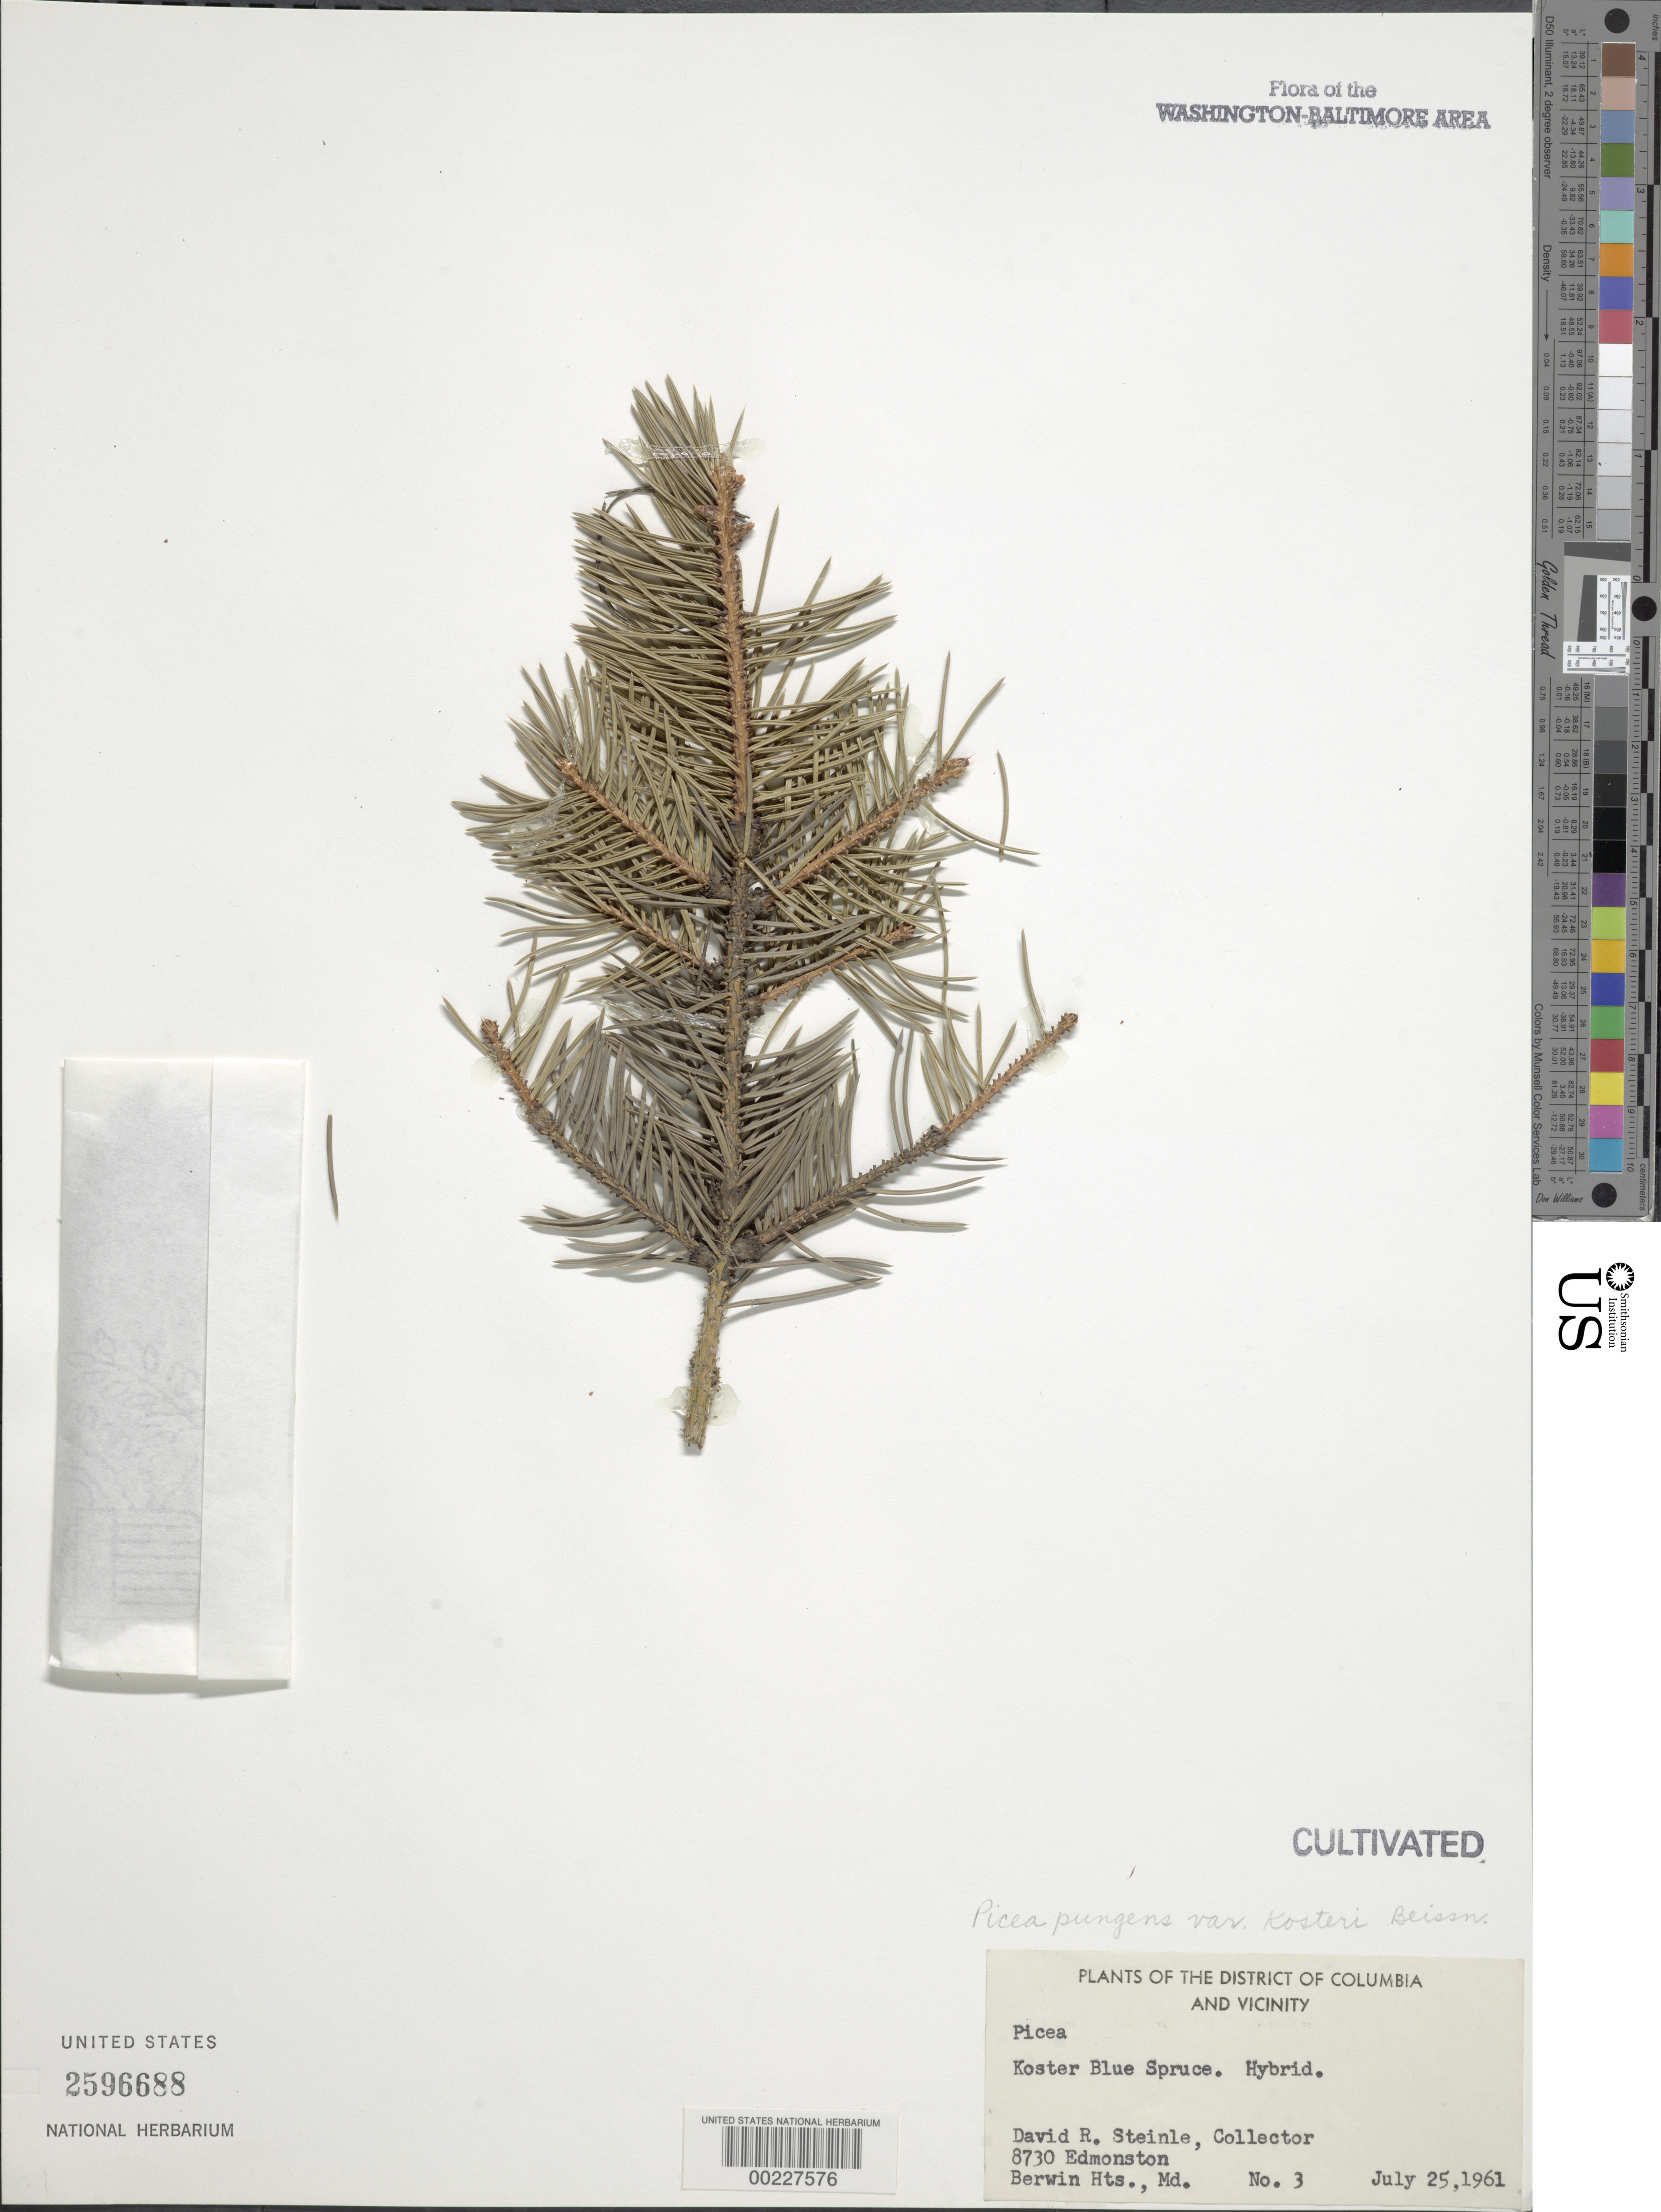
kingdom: Plantae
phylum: Tracheophyta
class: Pinopsida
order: Pinales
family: Pinaceae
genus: Picea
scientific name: Picea pungens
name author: Engelm.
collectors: D. Steinle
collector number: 3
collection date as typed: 25 Jul 1961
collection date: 1961-07-25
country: United States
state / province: Maryland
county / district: Prince George's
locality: Berwin Hts., 8730 Edmonston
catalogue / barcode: US 2596688